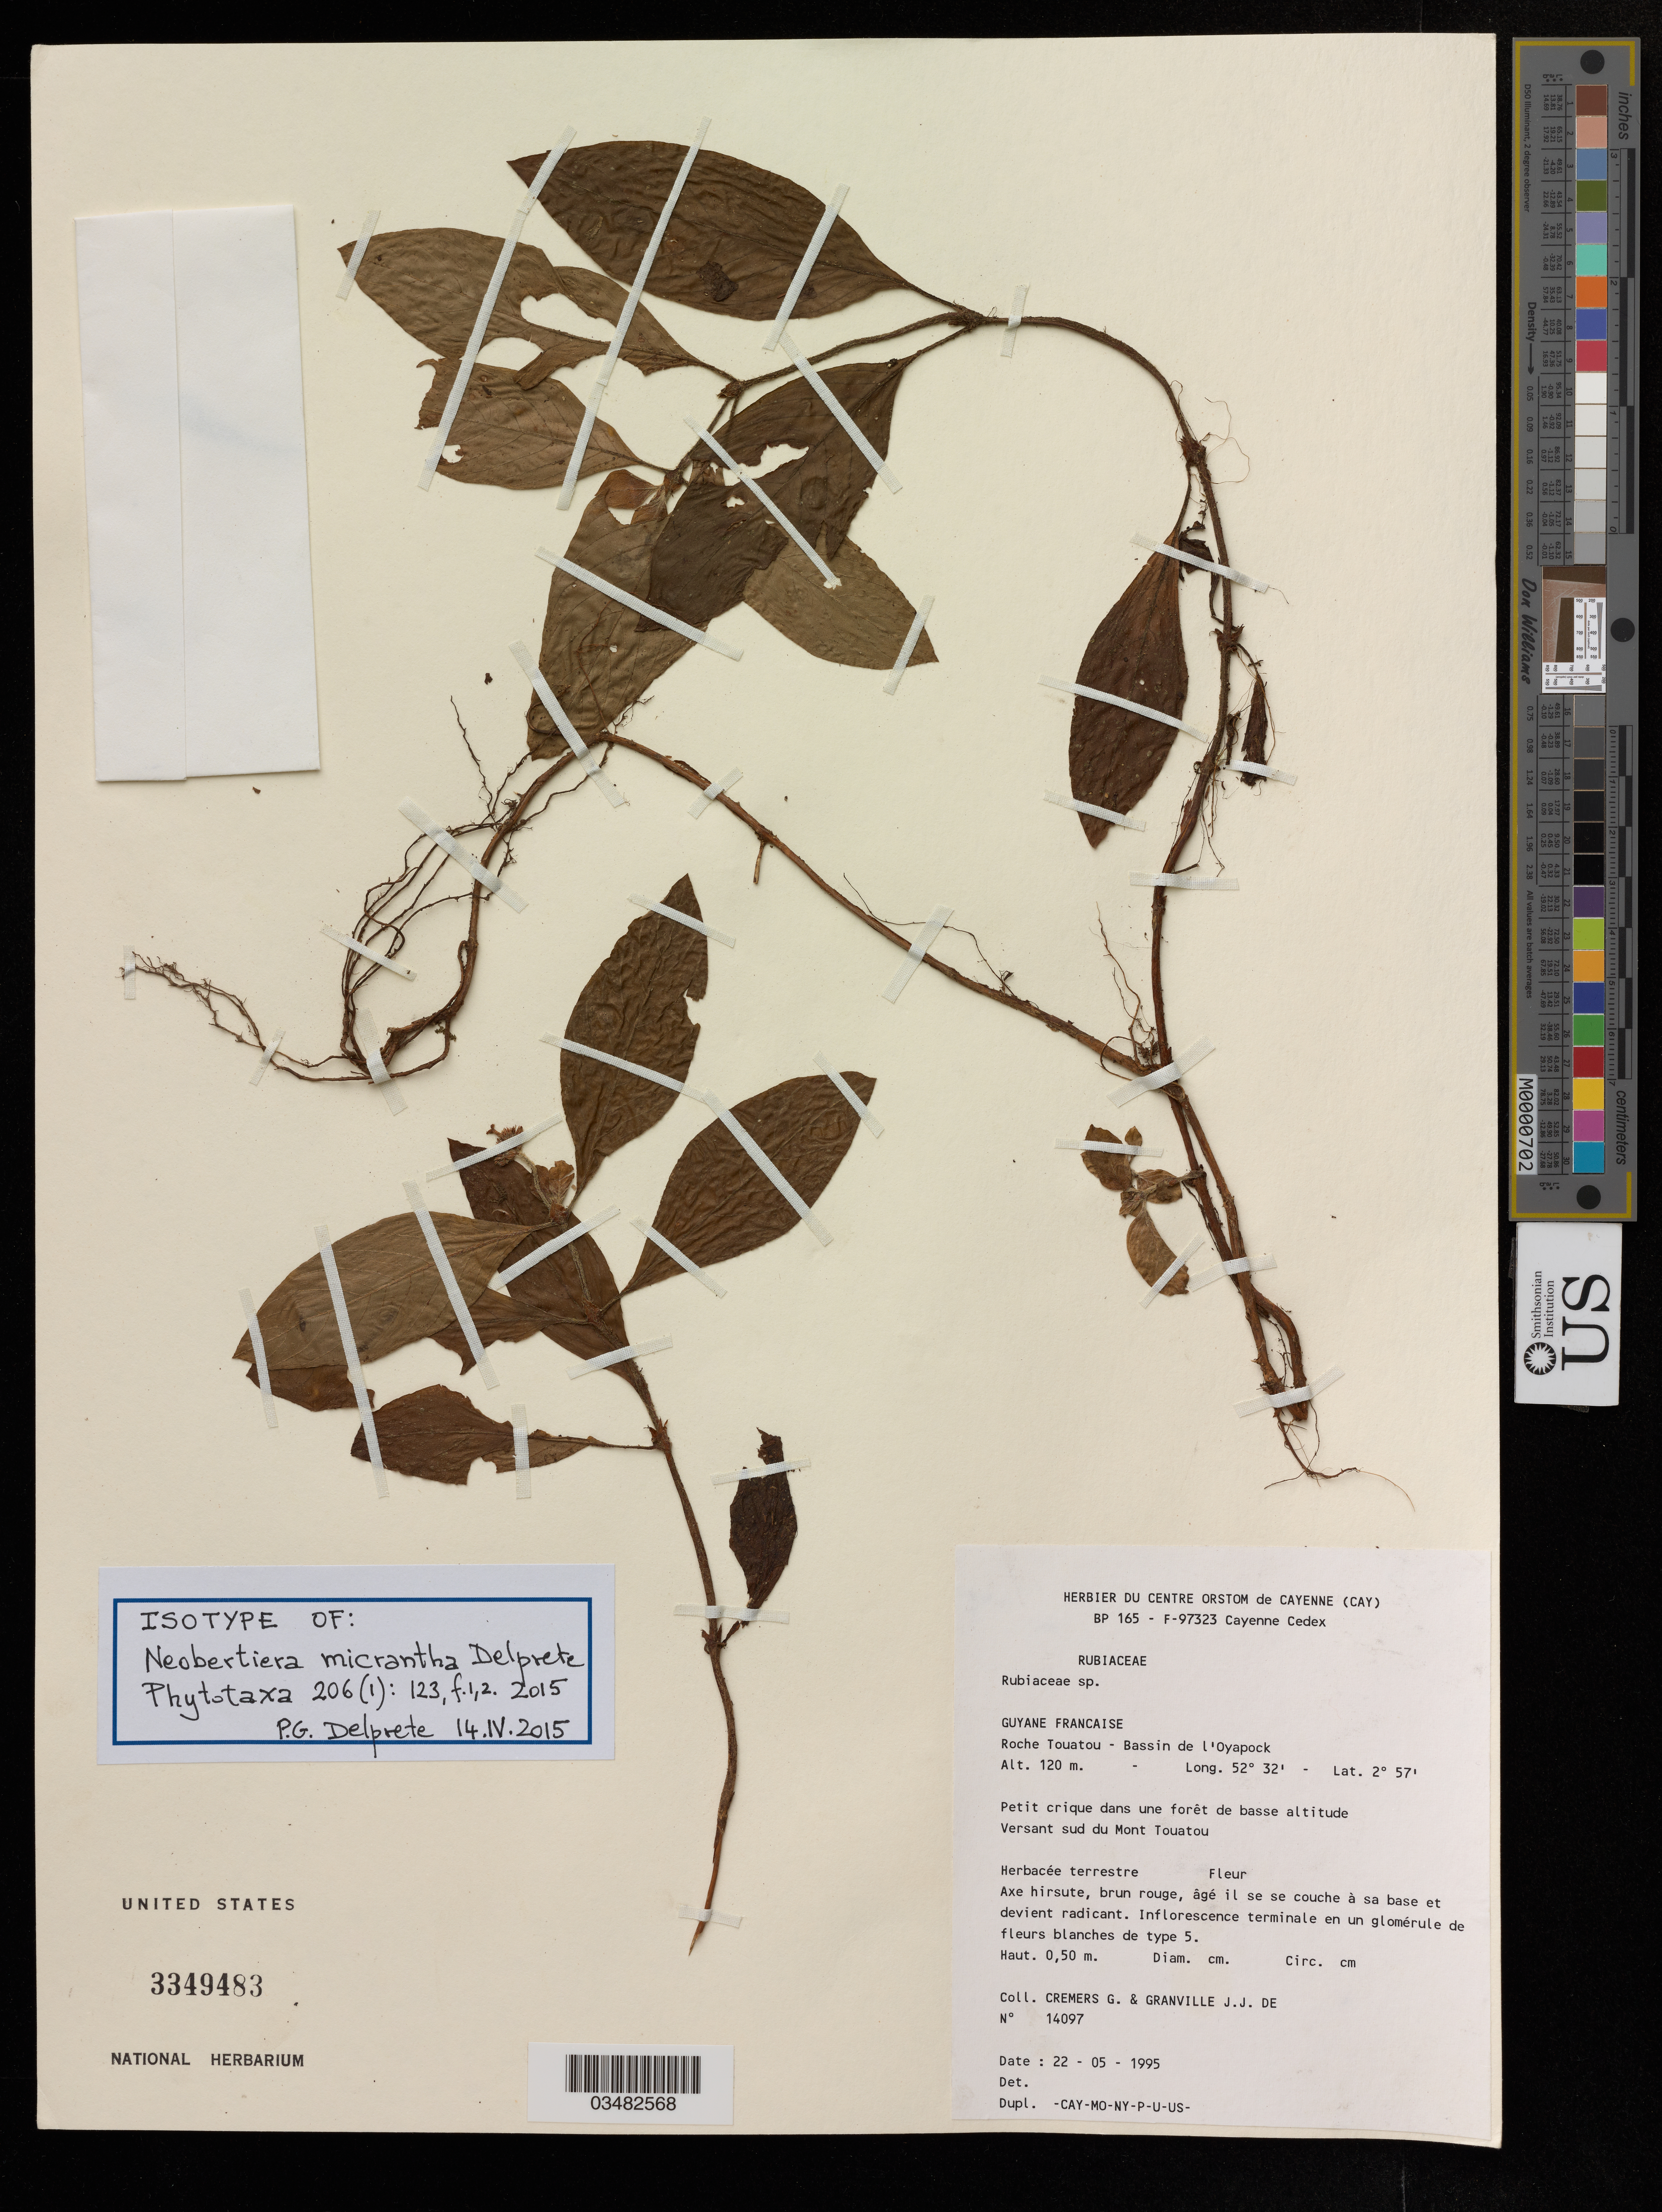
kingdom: Plantae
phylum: Tracheophyta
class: Liliopsida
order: Poales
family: Poaceae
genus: Hordeum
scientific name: Hordeum jubatum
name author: L.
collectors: H. Bolley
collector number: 1801*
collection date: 1891-07-15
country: United States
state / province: North Dakota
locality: Sykeston.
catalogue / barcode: US 1018776